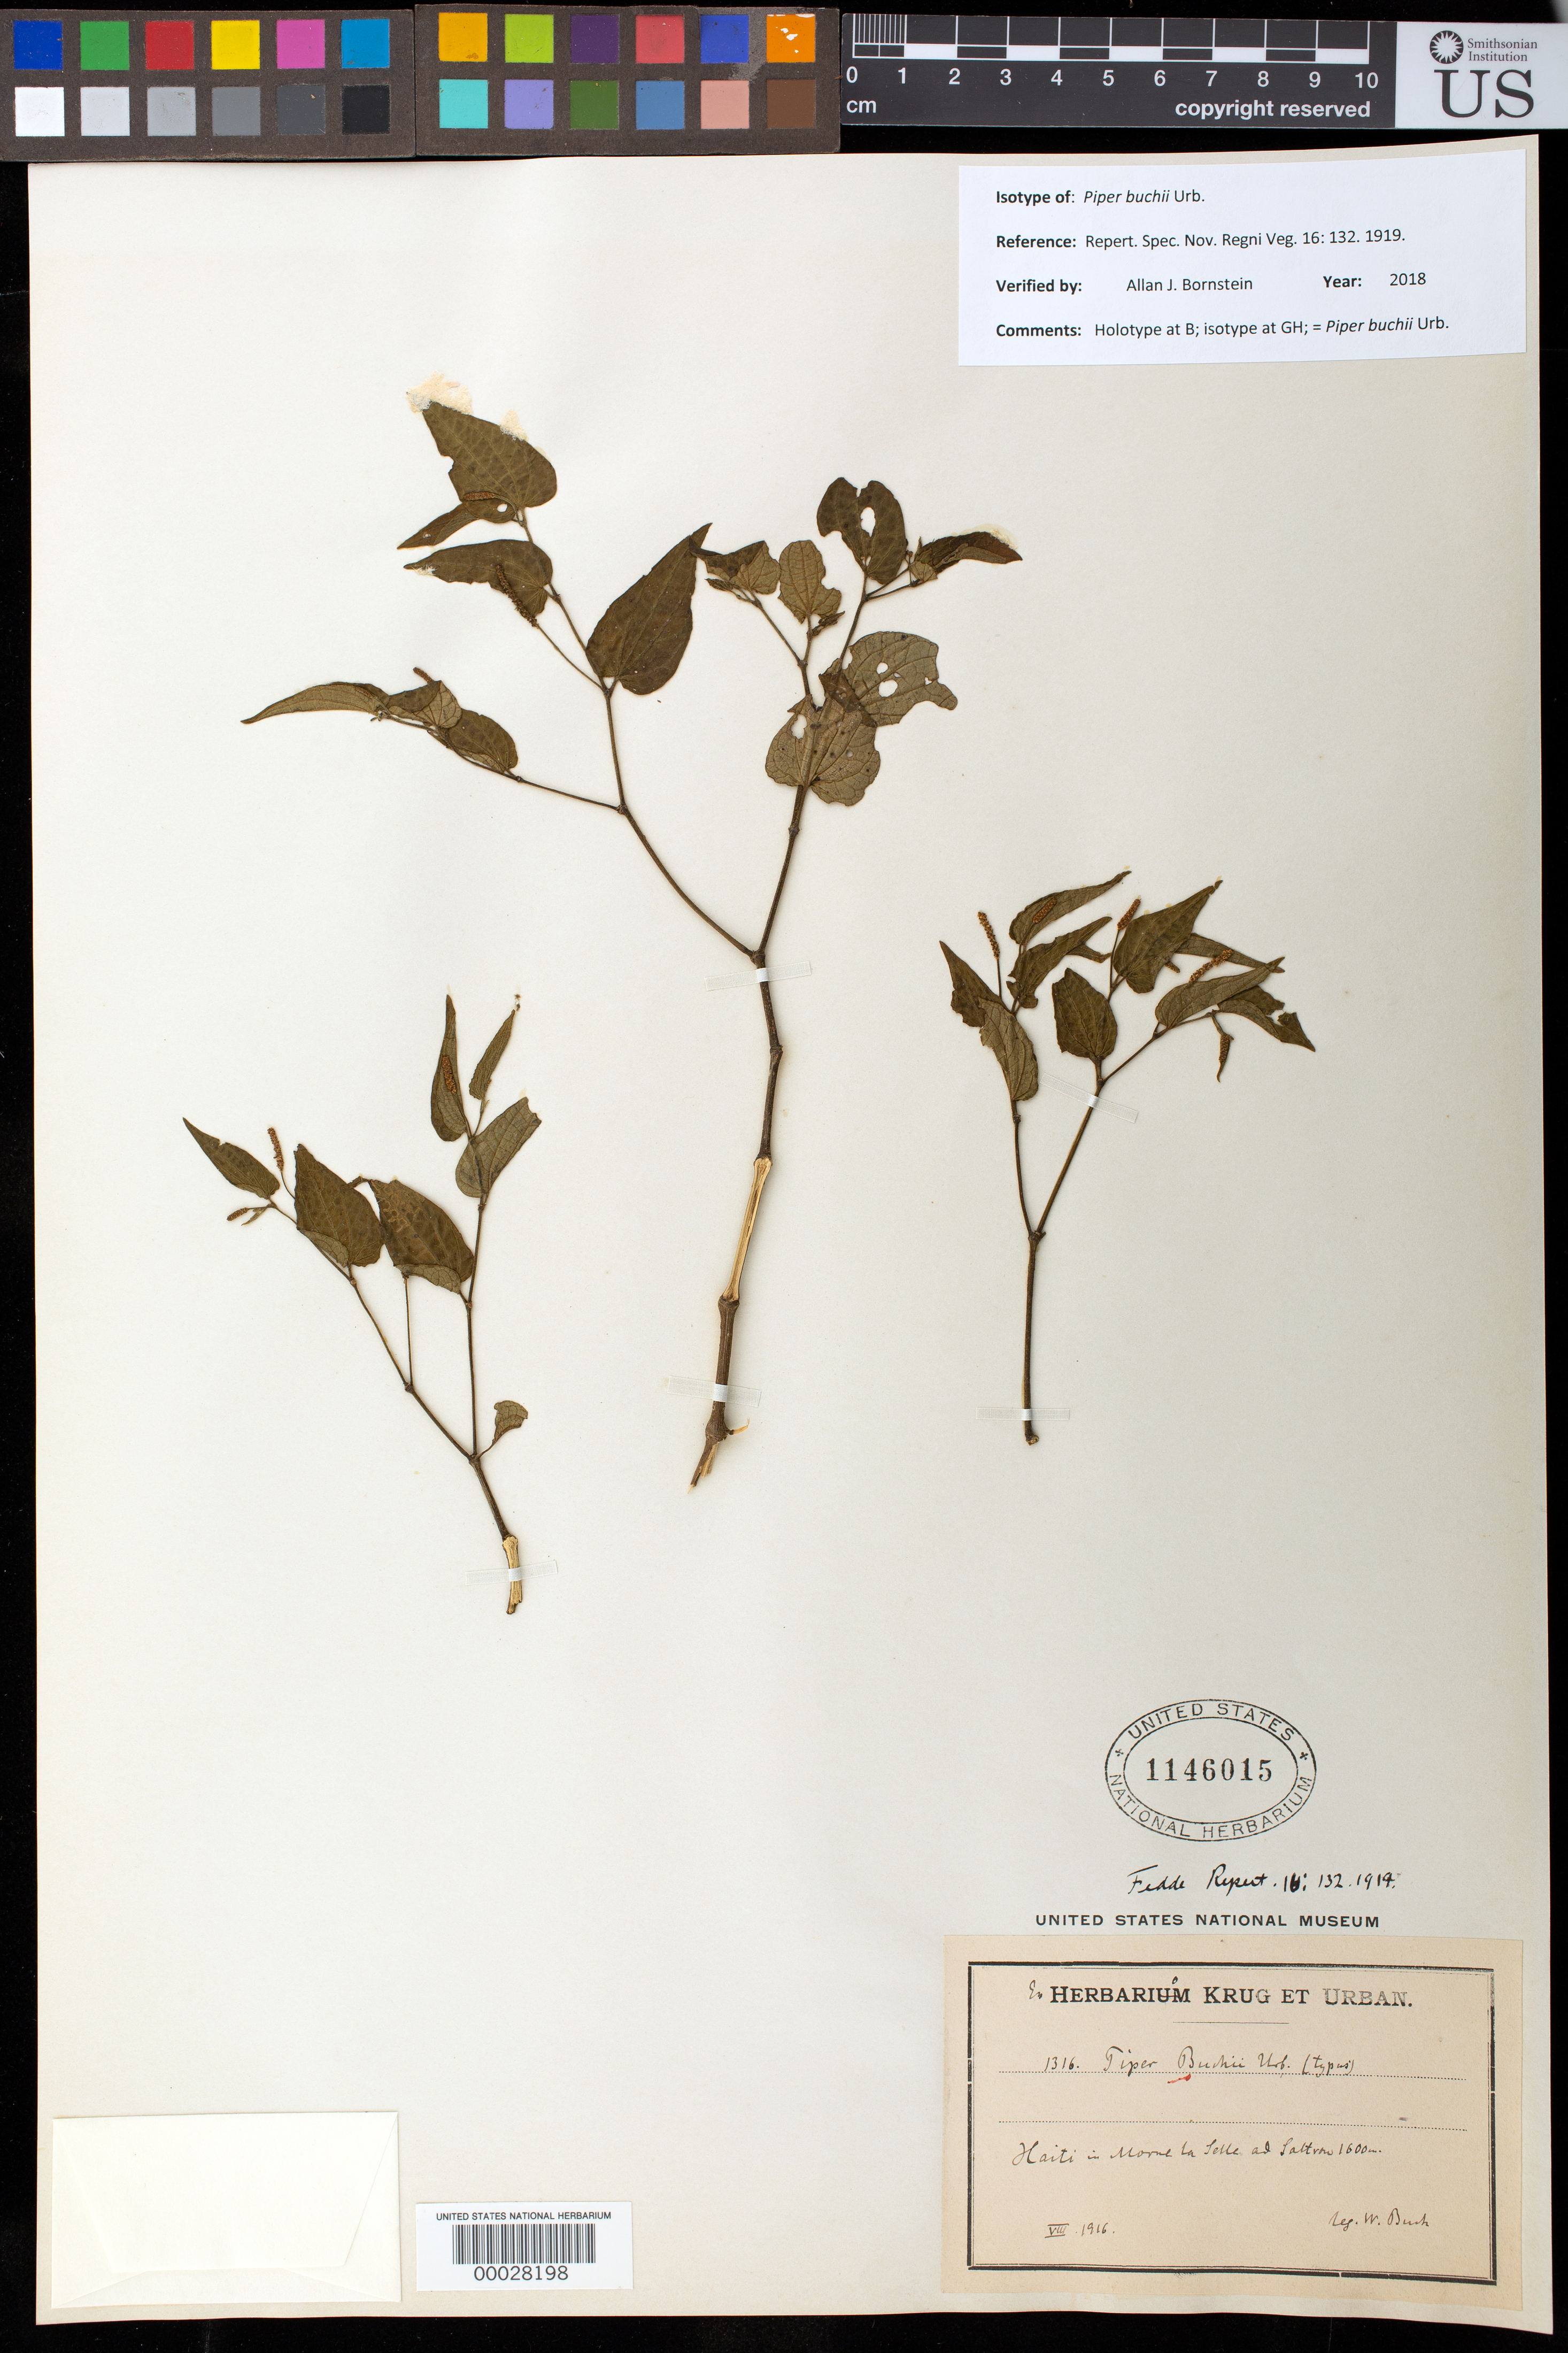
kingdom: Plantae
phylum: Tracheophyta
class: Magnoliopsida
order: Piperales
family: Piperaceae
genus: Piper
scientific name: Piper buchii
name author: Urb.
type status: Isotype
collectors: W. Buch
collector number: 1316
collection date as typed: Aug 1916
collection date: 1916-08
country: Haiti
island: Hispaniola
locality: Morne La Selle ad Saltrou.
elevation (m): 1600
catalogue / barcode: US 1146015